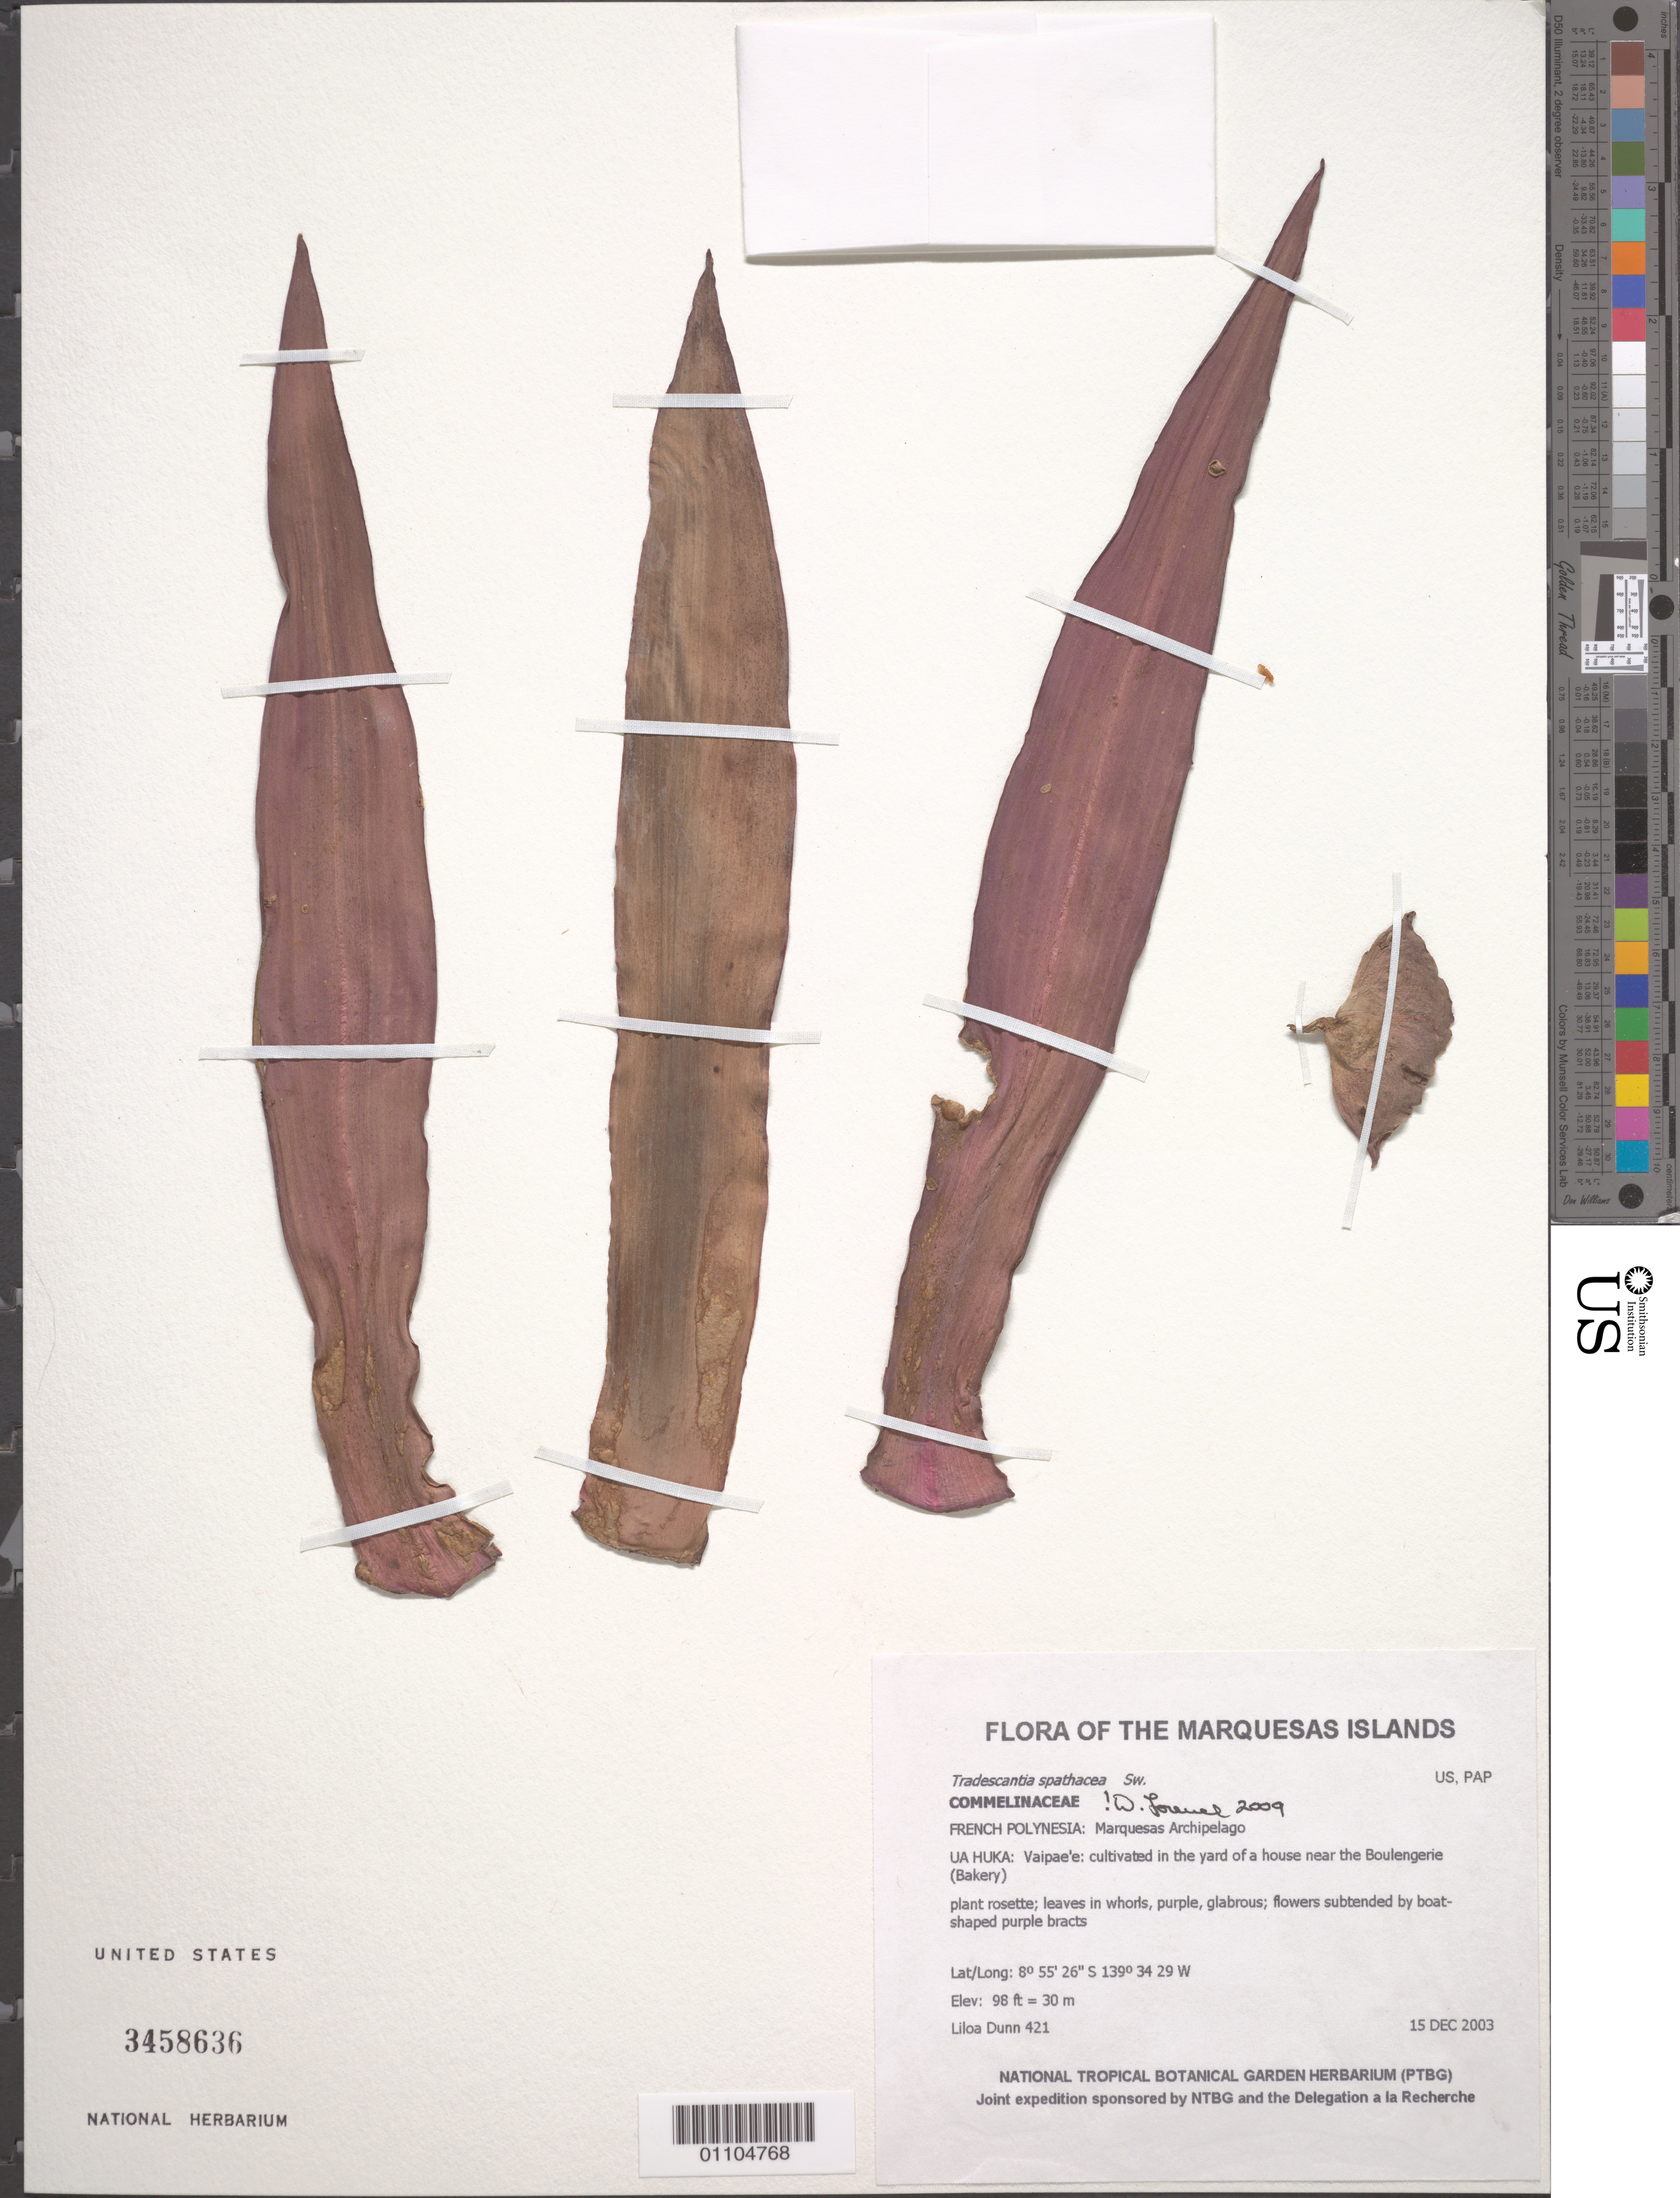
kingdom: Plantae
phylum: Tracheophyta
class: Liliopsida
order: Commelinales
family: Commelinaceae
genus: Tradescantia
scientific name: Tradescantia spathacea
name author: Sw.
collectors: L. Dunn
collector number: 421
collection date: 2003-12-15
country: French Polynesia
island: Ua Huka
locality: Vaipae'e: cultivated in the yard of a house near the Boulengerie (Bakery)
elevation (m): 30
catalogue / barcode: US 3458636